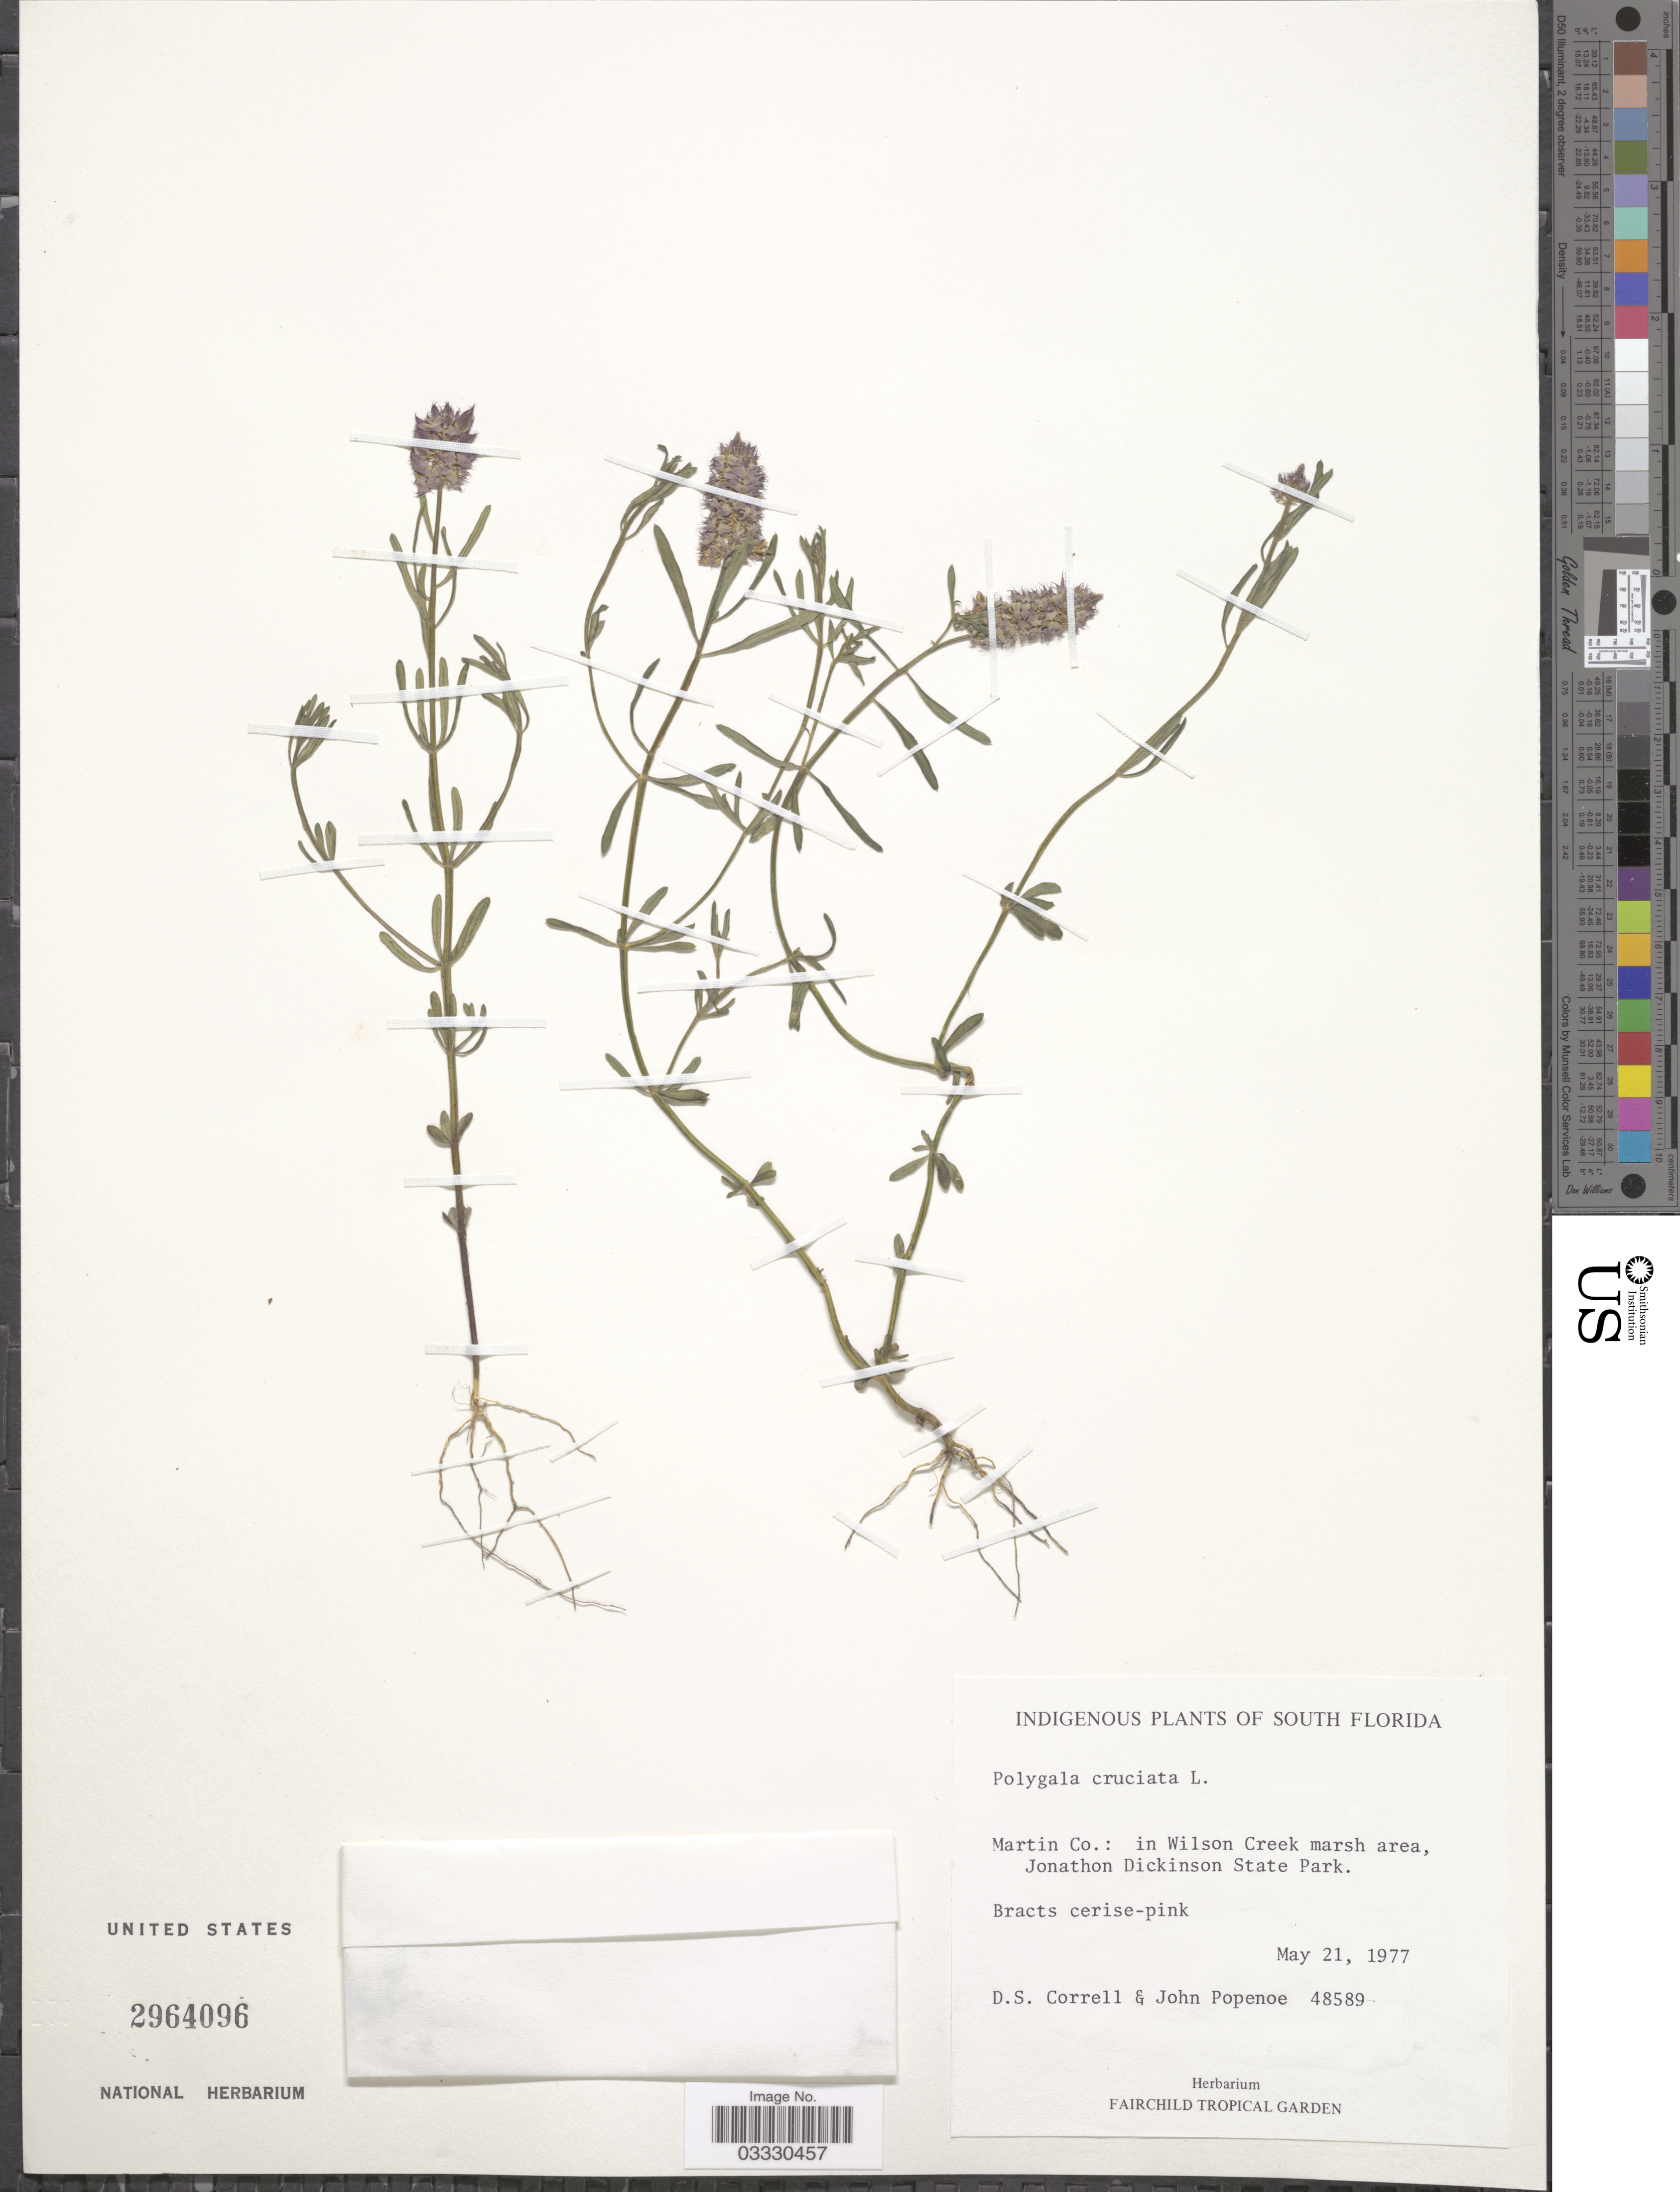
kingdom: Plantae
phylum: Tracheophyta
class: Magnoliopsida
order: Fabales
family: Polygalaceae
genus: Polygala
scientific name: Polygala cruciata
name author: L.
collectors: D. S. Correll & J. Popenoe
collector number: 48589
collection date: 1977-05-21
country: United States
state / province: Florida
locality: South Florida. Martin Co.: in Wilson Creek marsh area, Jonathan Dickinson State Park.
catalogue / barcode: US 2964096